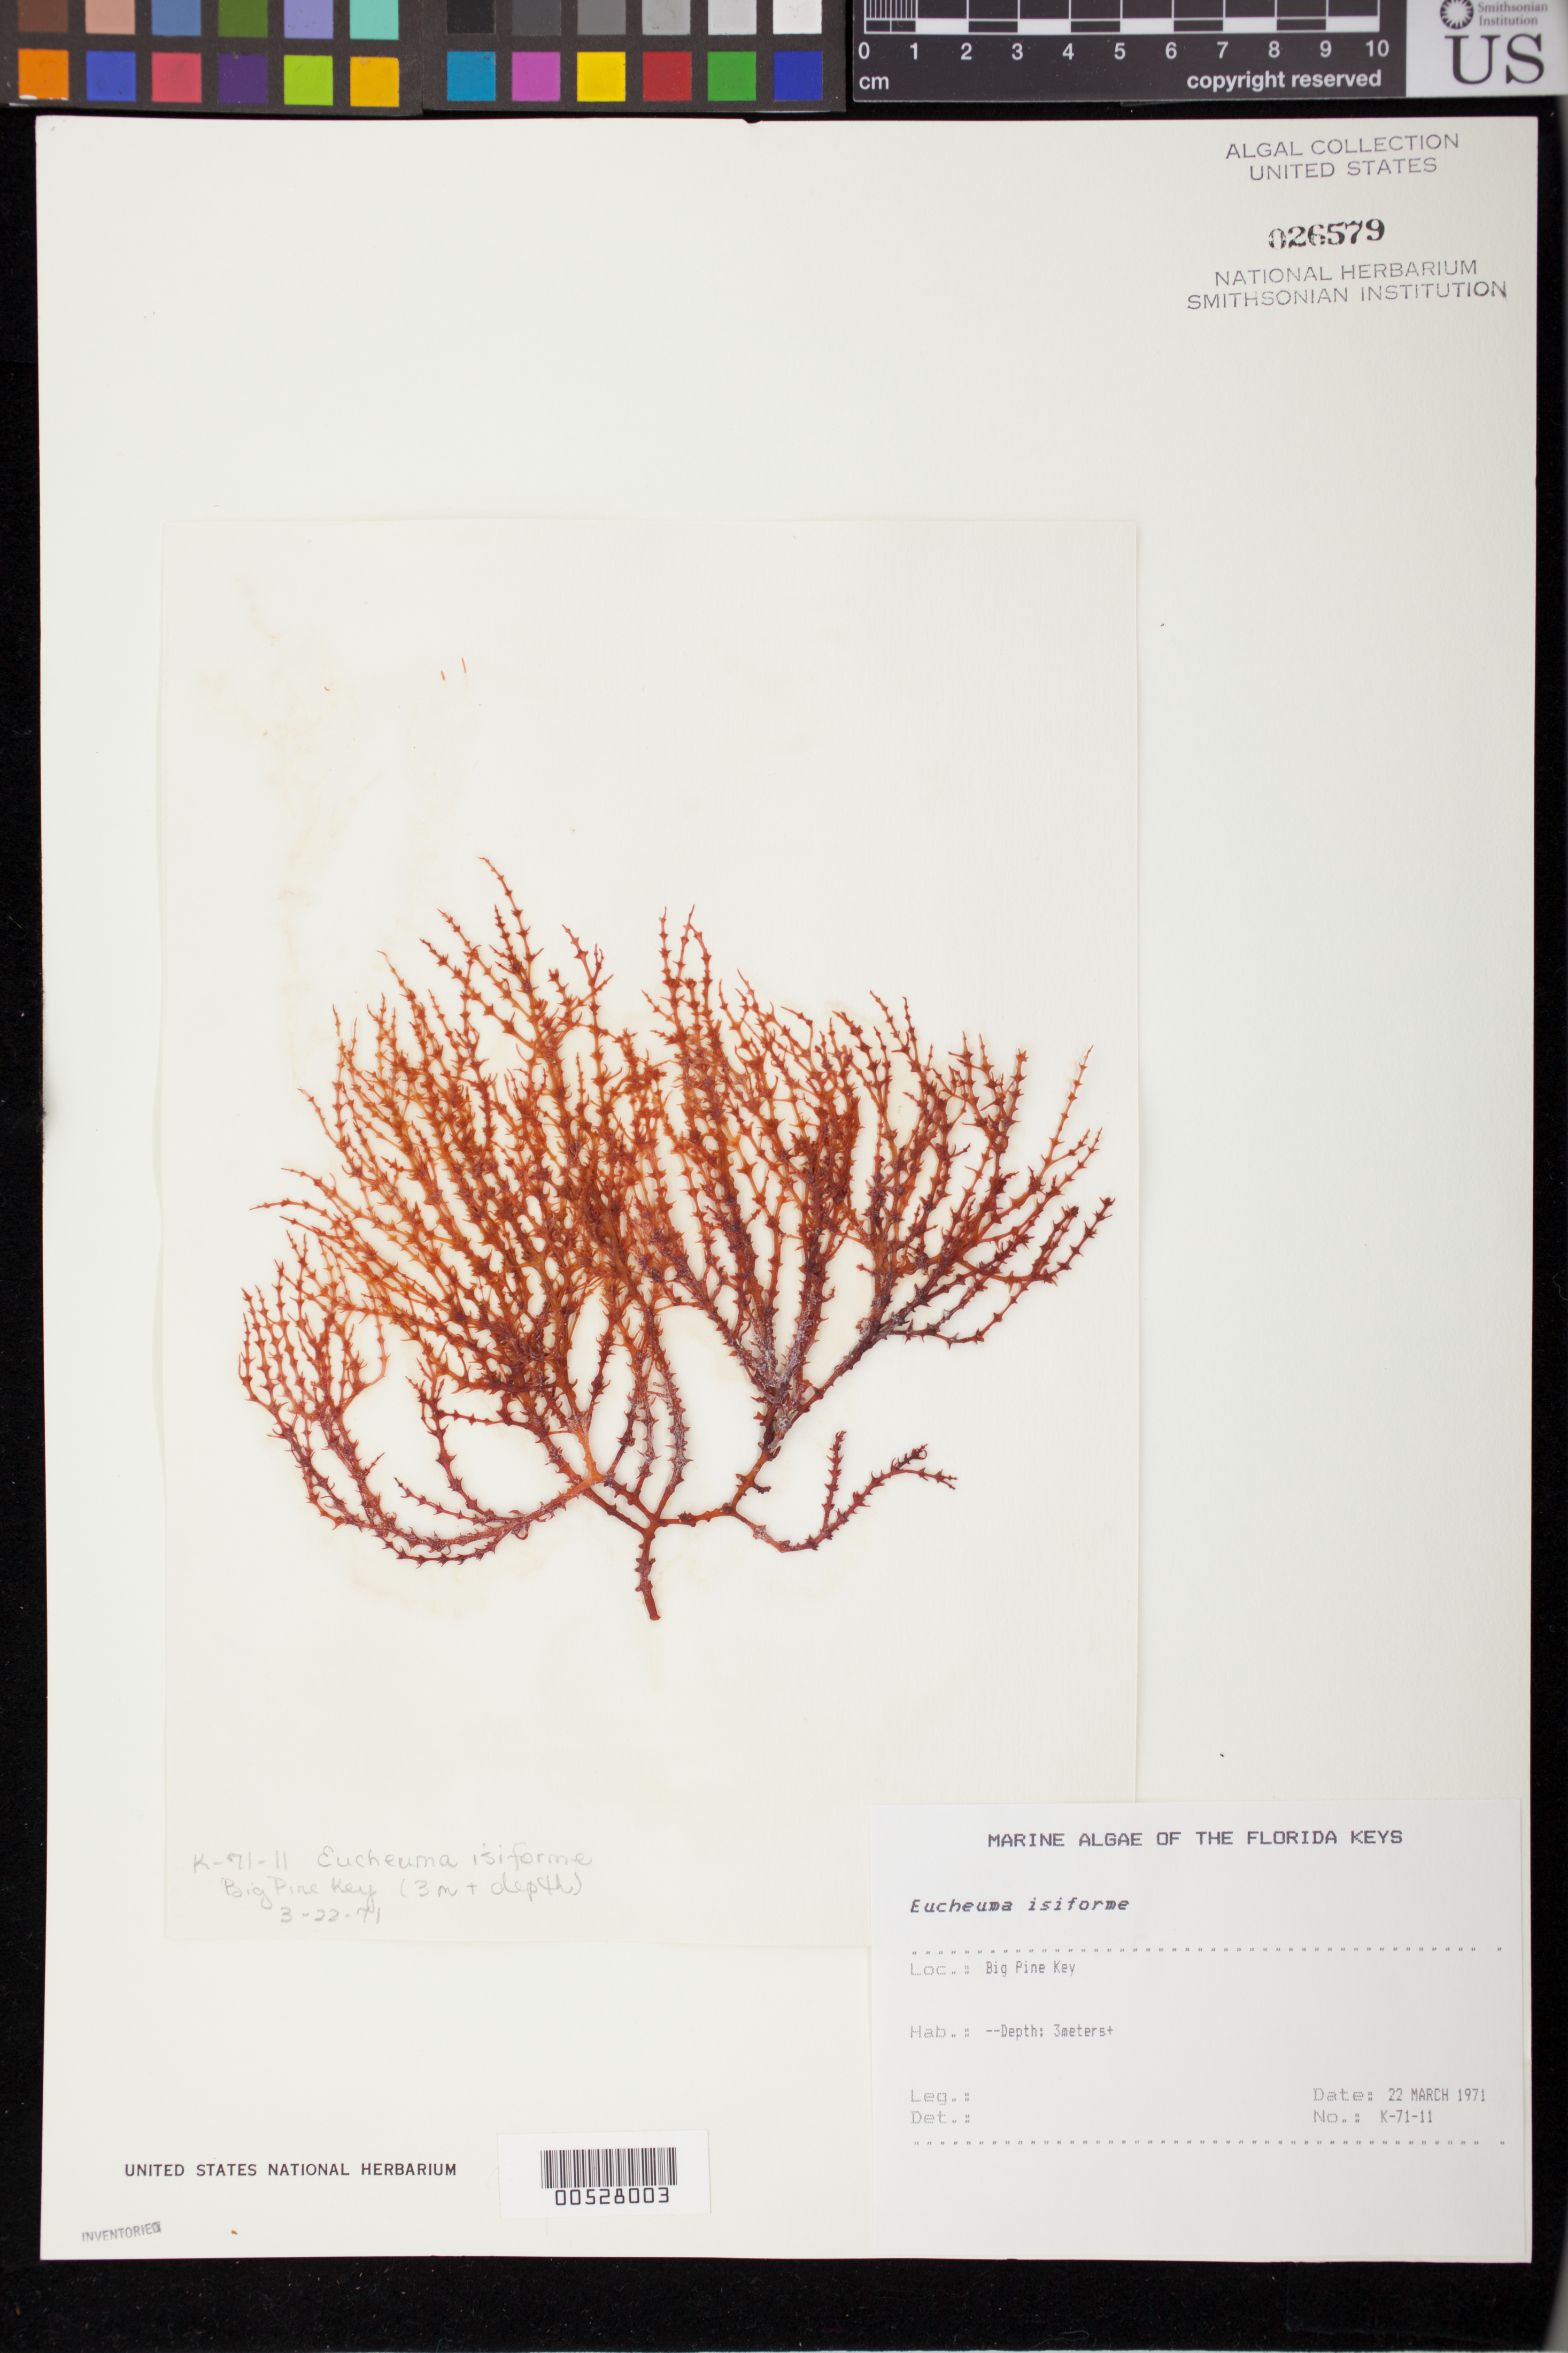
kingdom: Plantae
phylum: Rhodophyta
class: Florideophyceae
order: Gigartinales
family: Solieriaceae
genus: Eucheumatopsis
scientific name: Eucheumatopsis isiformis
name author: (C. Agardh) M.L. Núñez-Resendiz et al.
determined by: Algae name updating Project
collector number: K-71-11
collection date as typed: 22 Mar 1971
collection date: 1971-03-22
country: United States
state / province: Florida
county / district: Monroe County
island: Big Pine Key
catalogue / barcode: US 26579